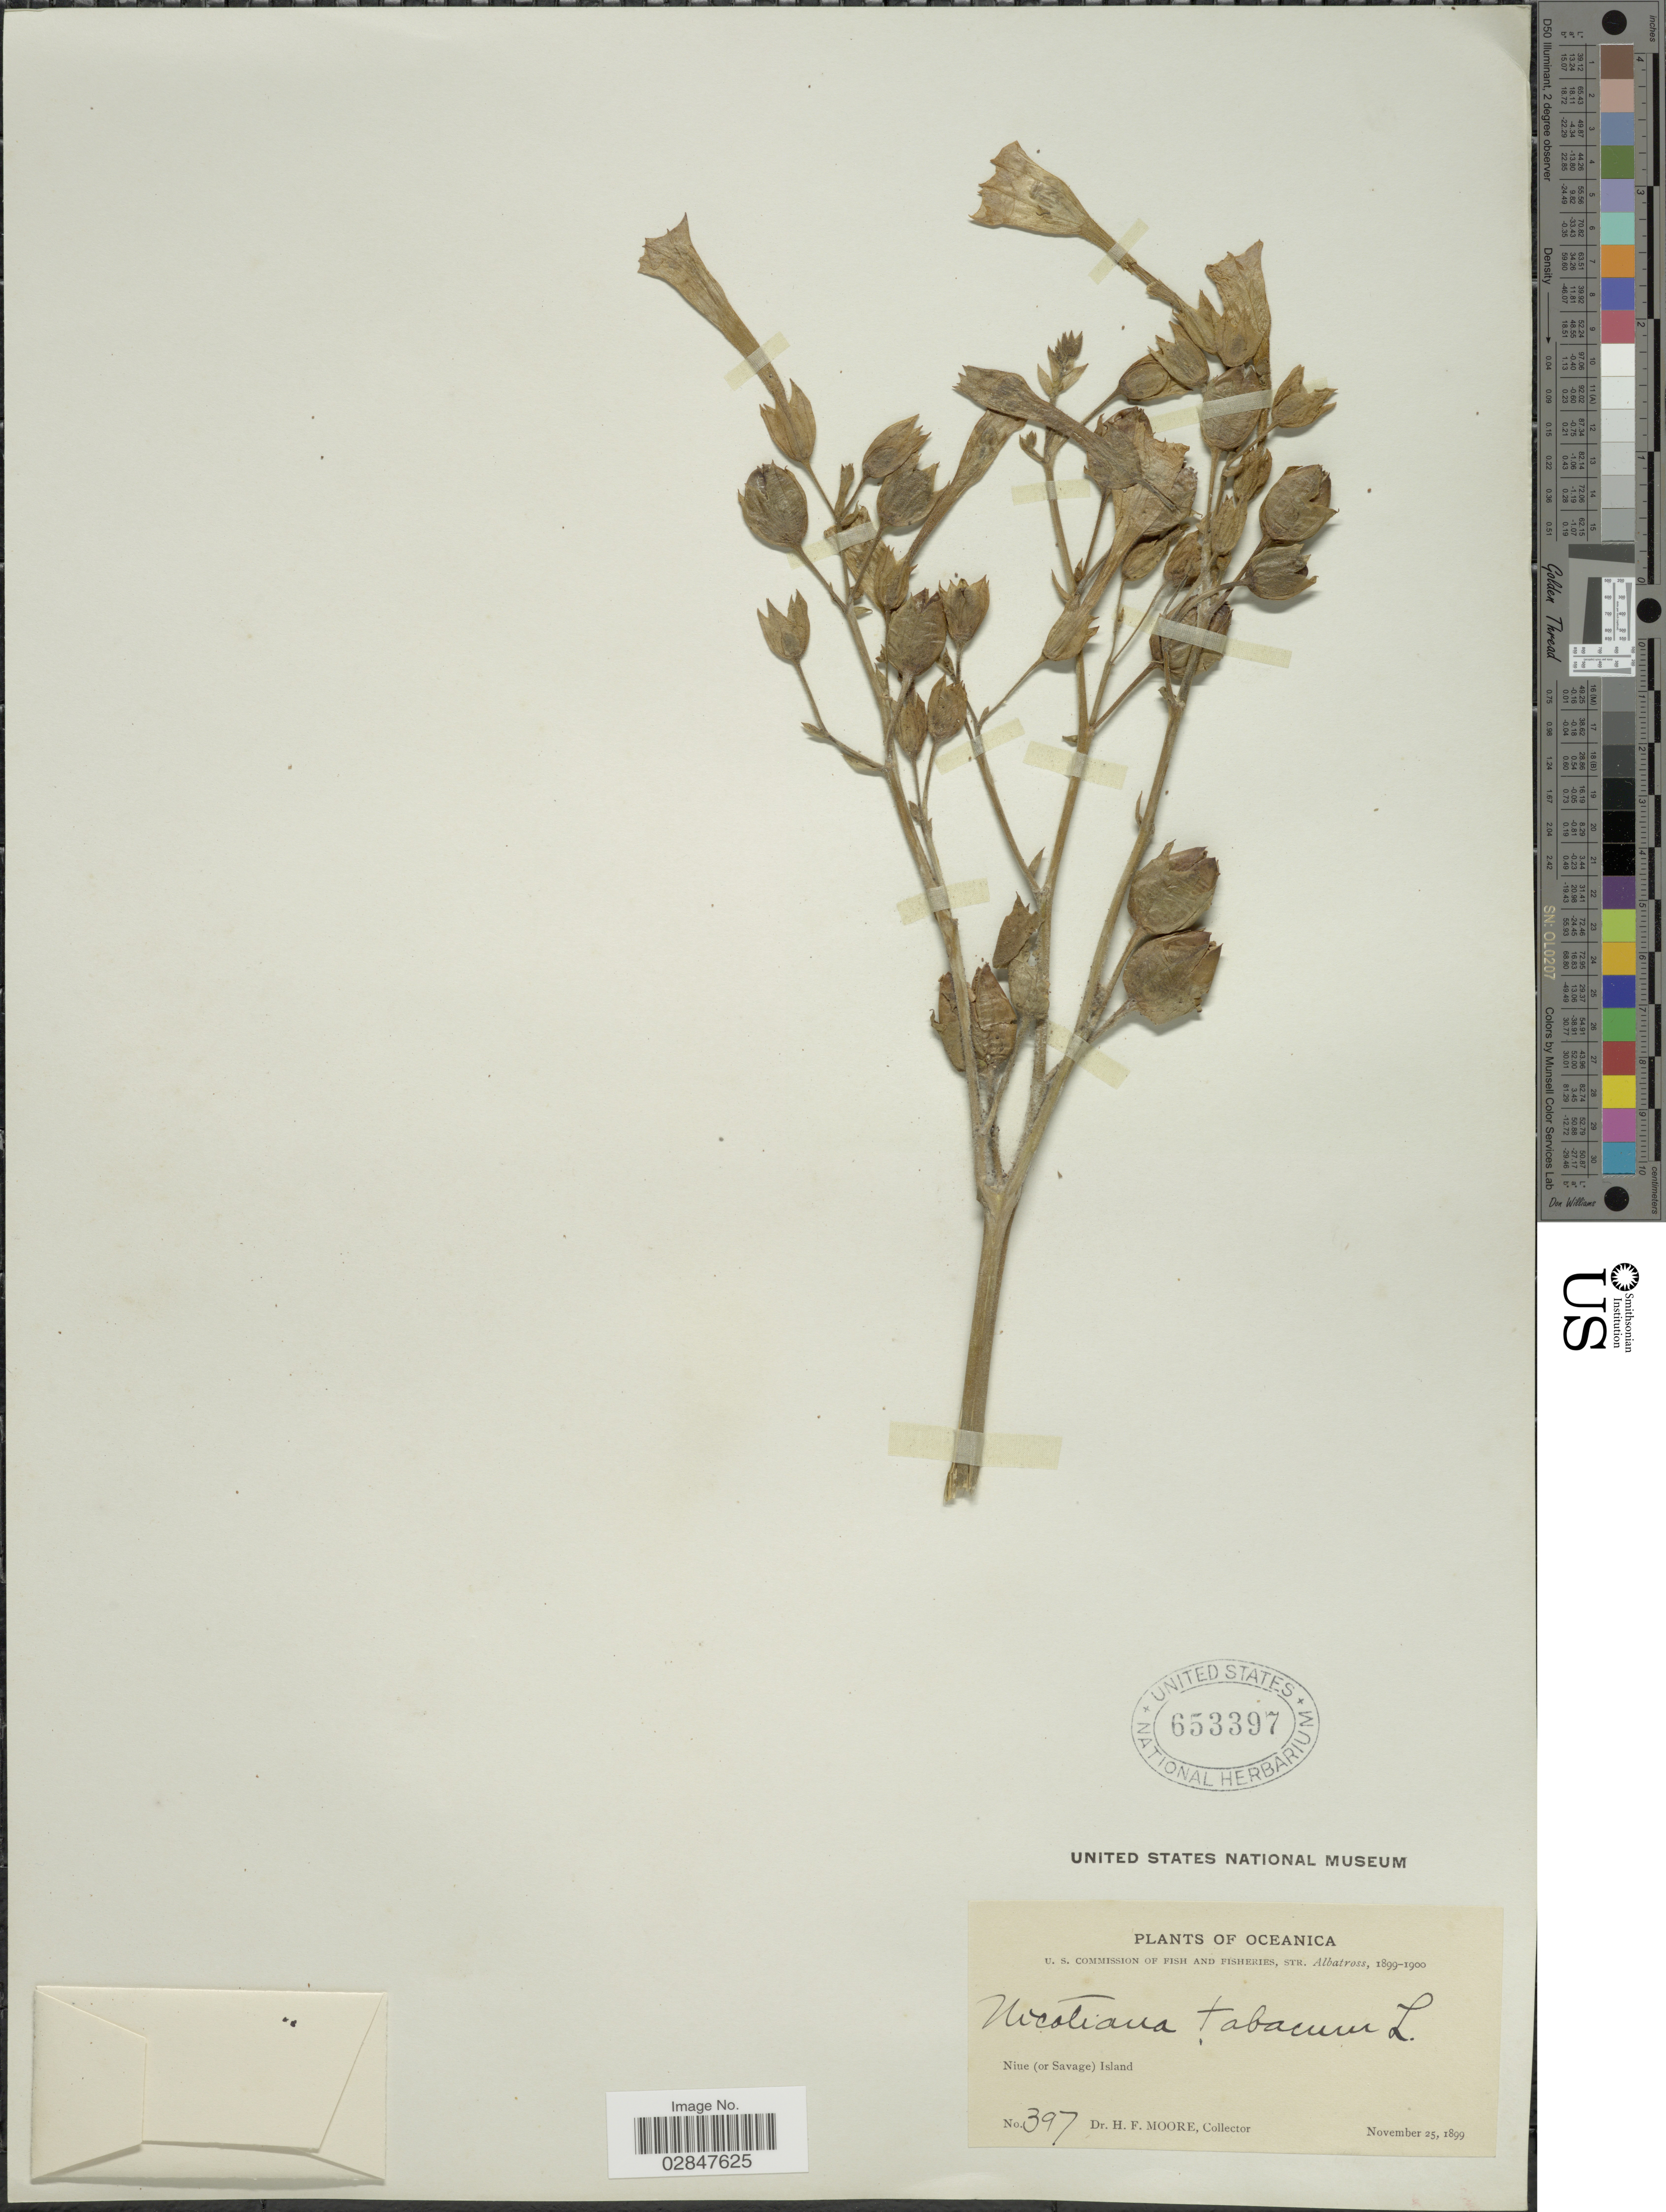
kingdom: Plantae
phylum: Tracheophyta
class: Magnoliopsida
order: Solanales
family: Solanaceae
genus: Nicotiana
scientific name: Nicotiana tabacum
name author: L.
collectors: H. F. Moore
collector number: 397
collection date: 1899-11-25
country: Niue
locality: Oceanica. Niue (or Savage) Island.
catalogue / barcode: US 653397